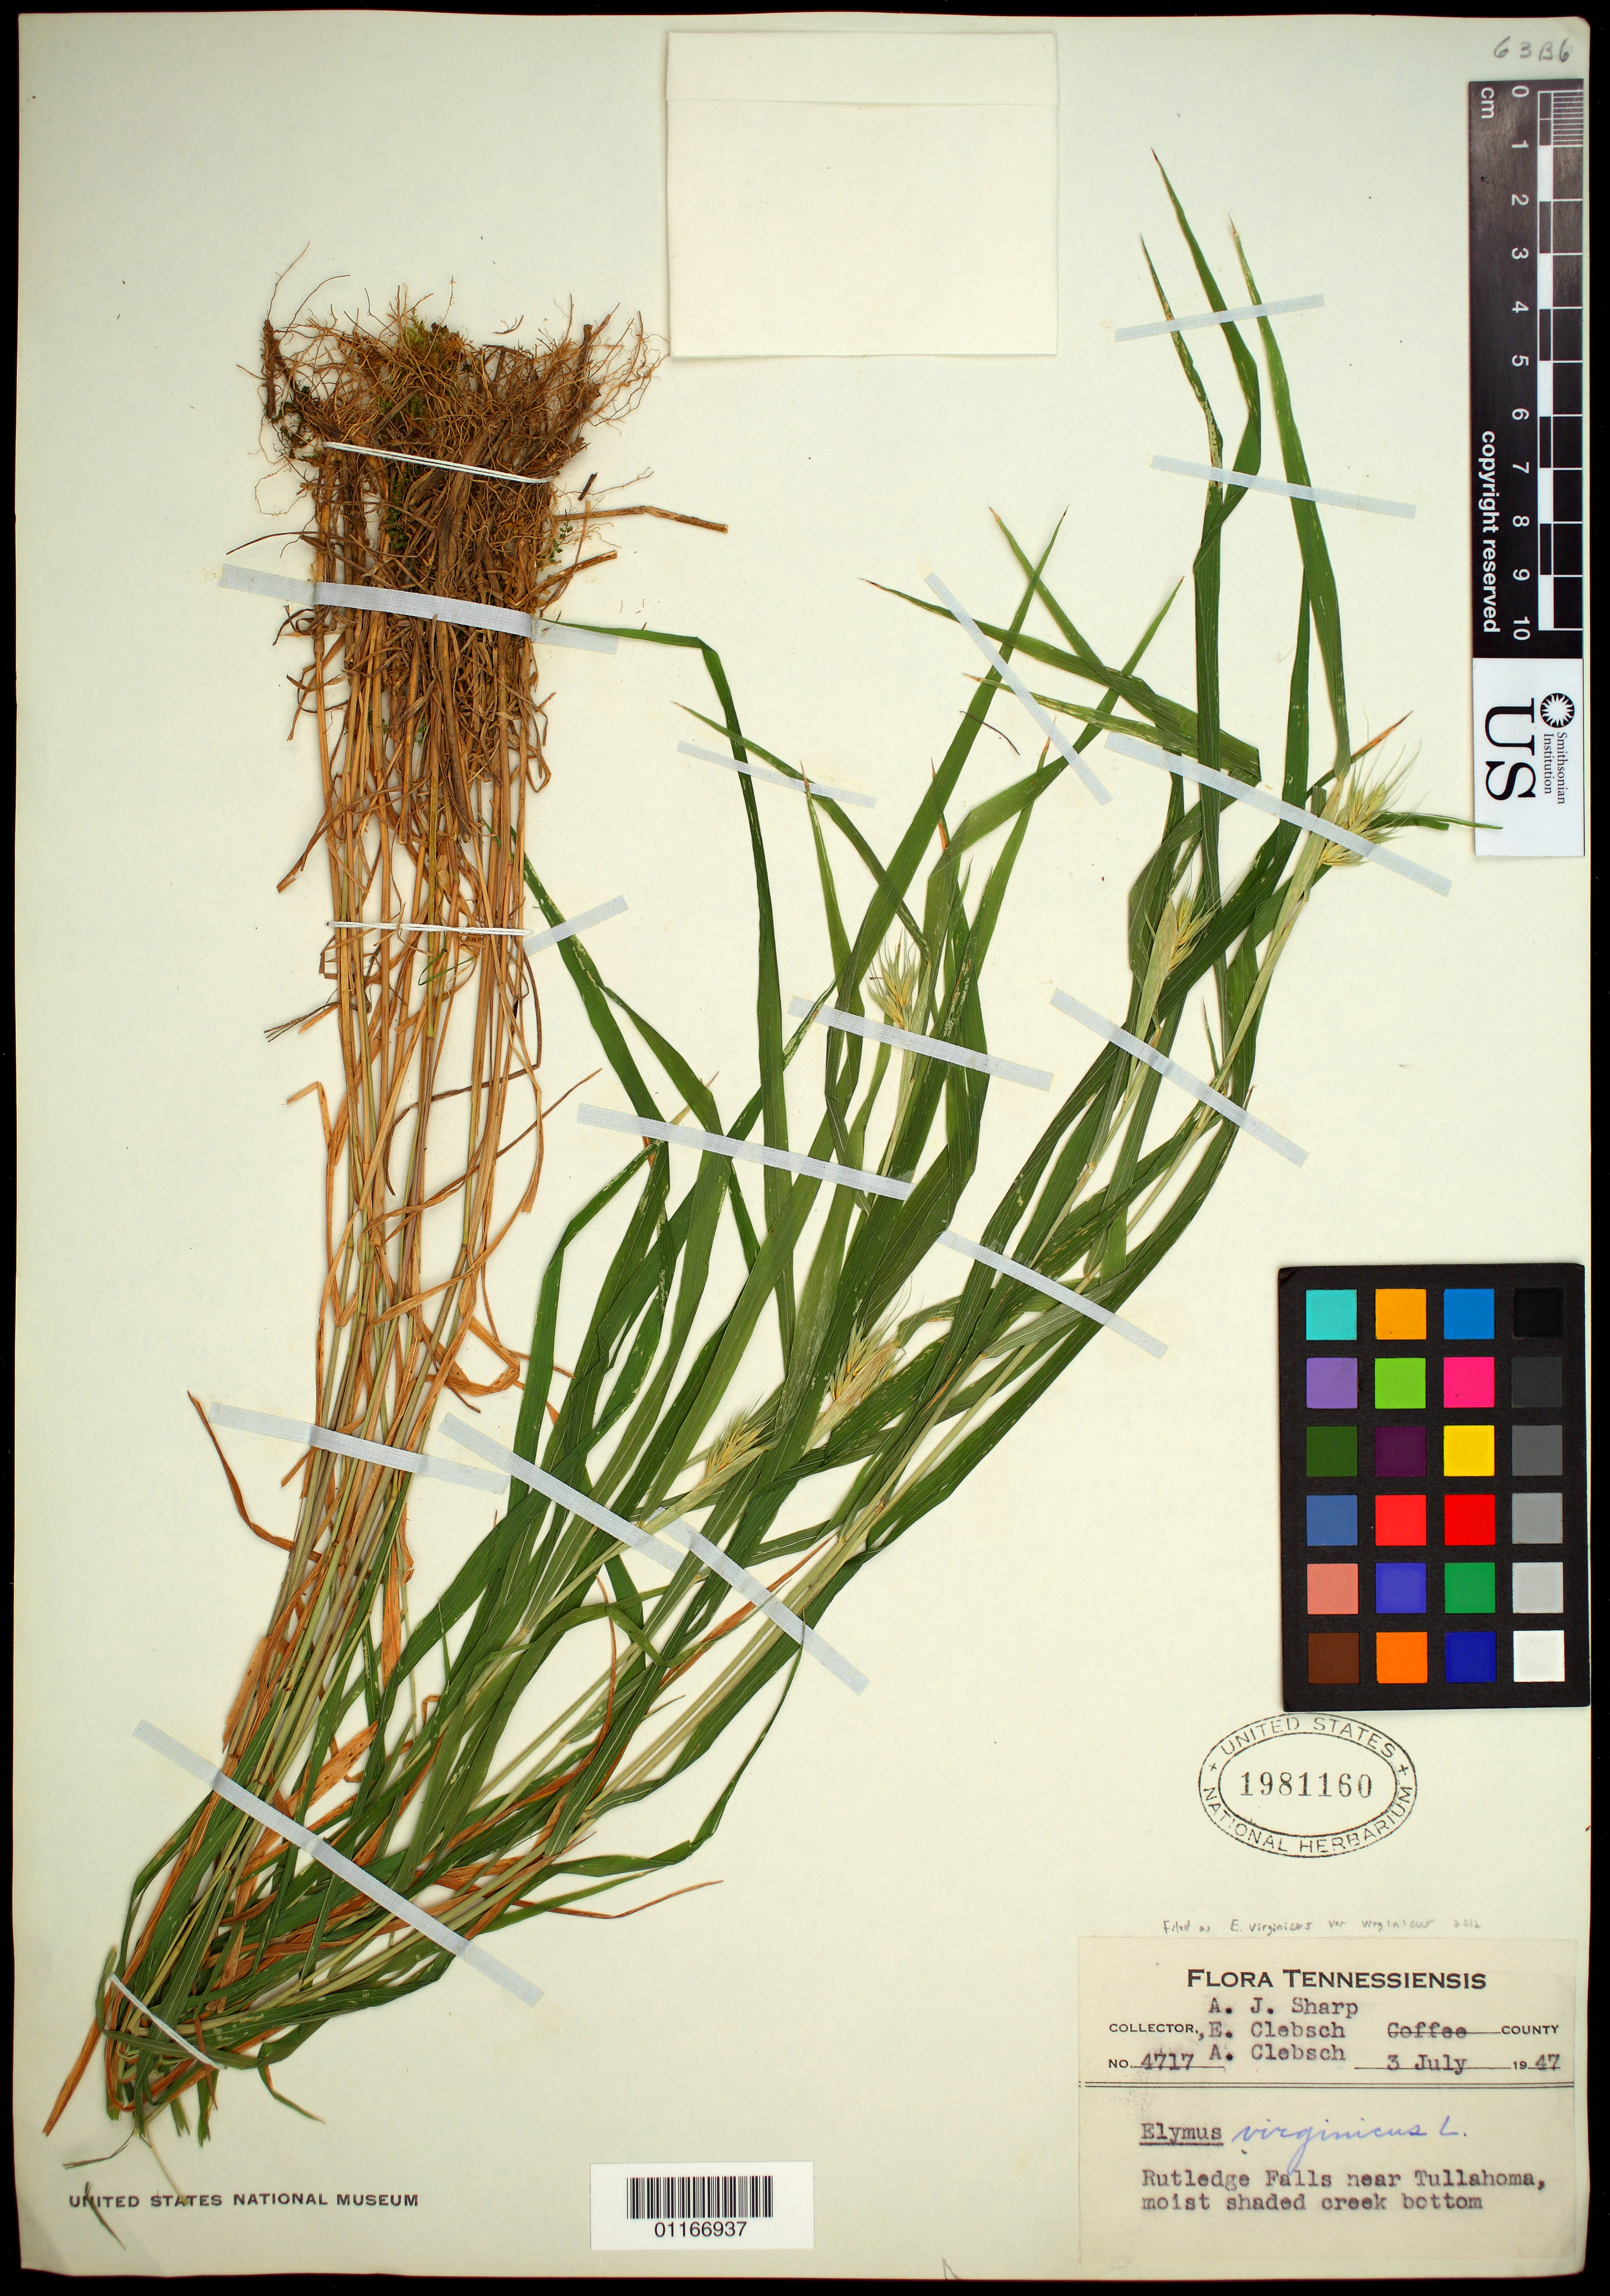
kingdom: Plantae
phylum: Tracheophyta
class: Liliopsida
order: Poales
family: Poaceae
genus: Elymus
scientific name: Elymus virginicus var. virginicus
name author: L.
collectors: A. J. Sharp, E. Clebsch & A. Clebsch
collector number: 4717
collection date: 1947-07-03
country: United States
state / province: Tennessee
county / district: Coffee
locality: Rutledge Falls near Tullahoma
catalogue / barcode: US 1981160